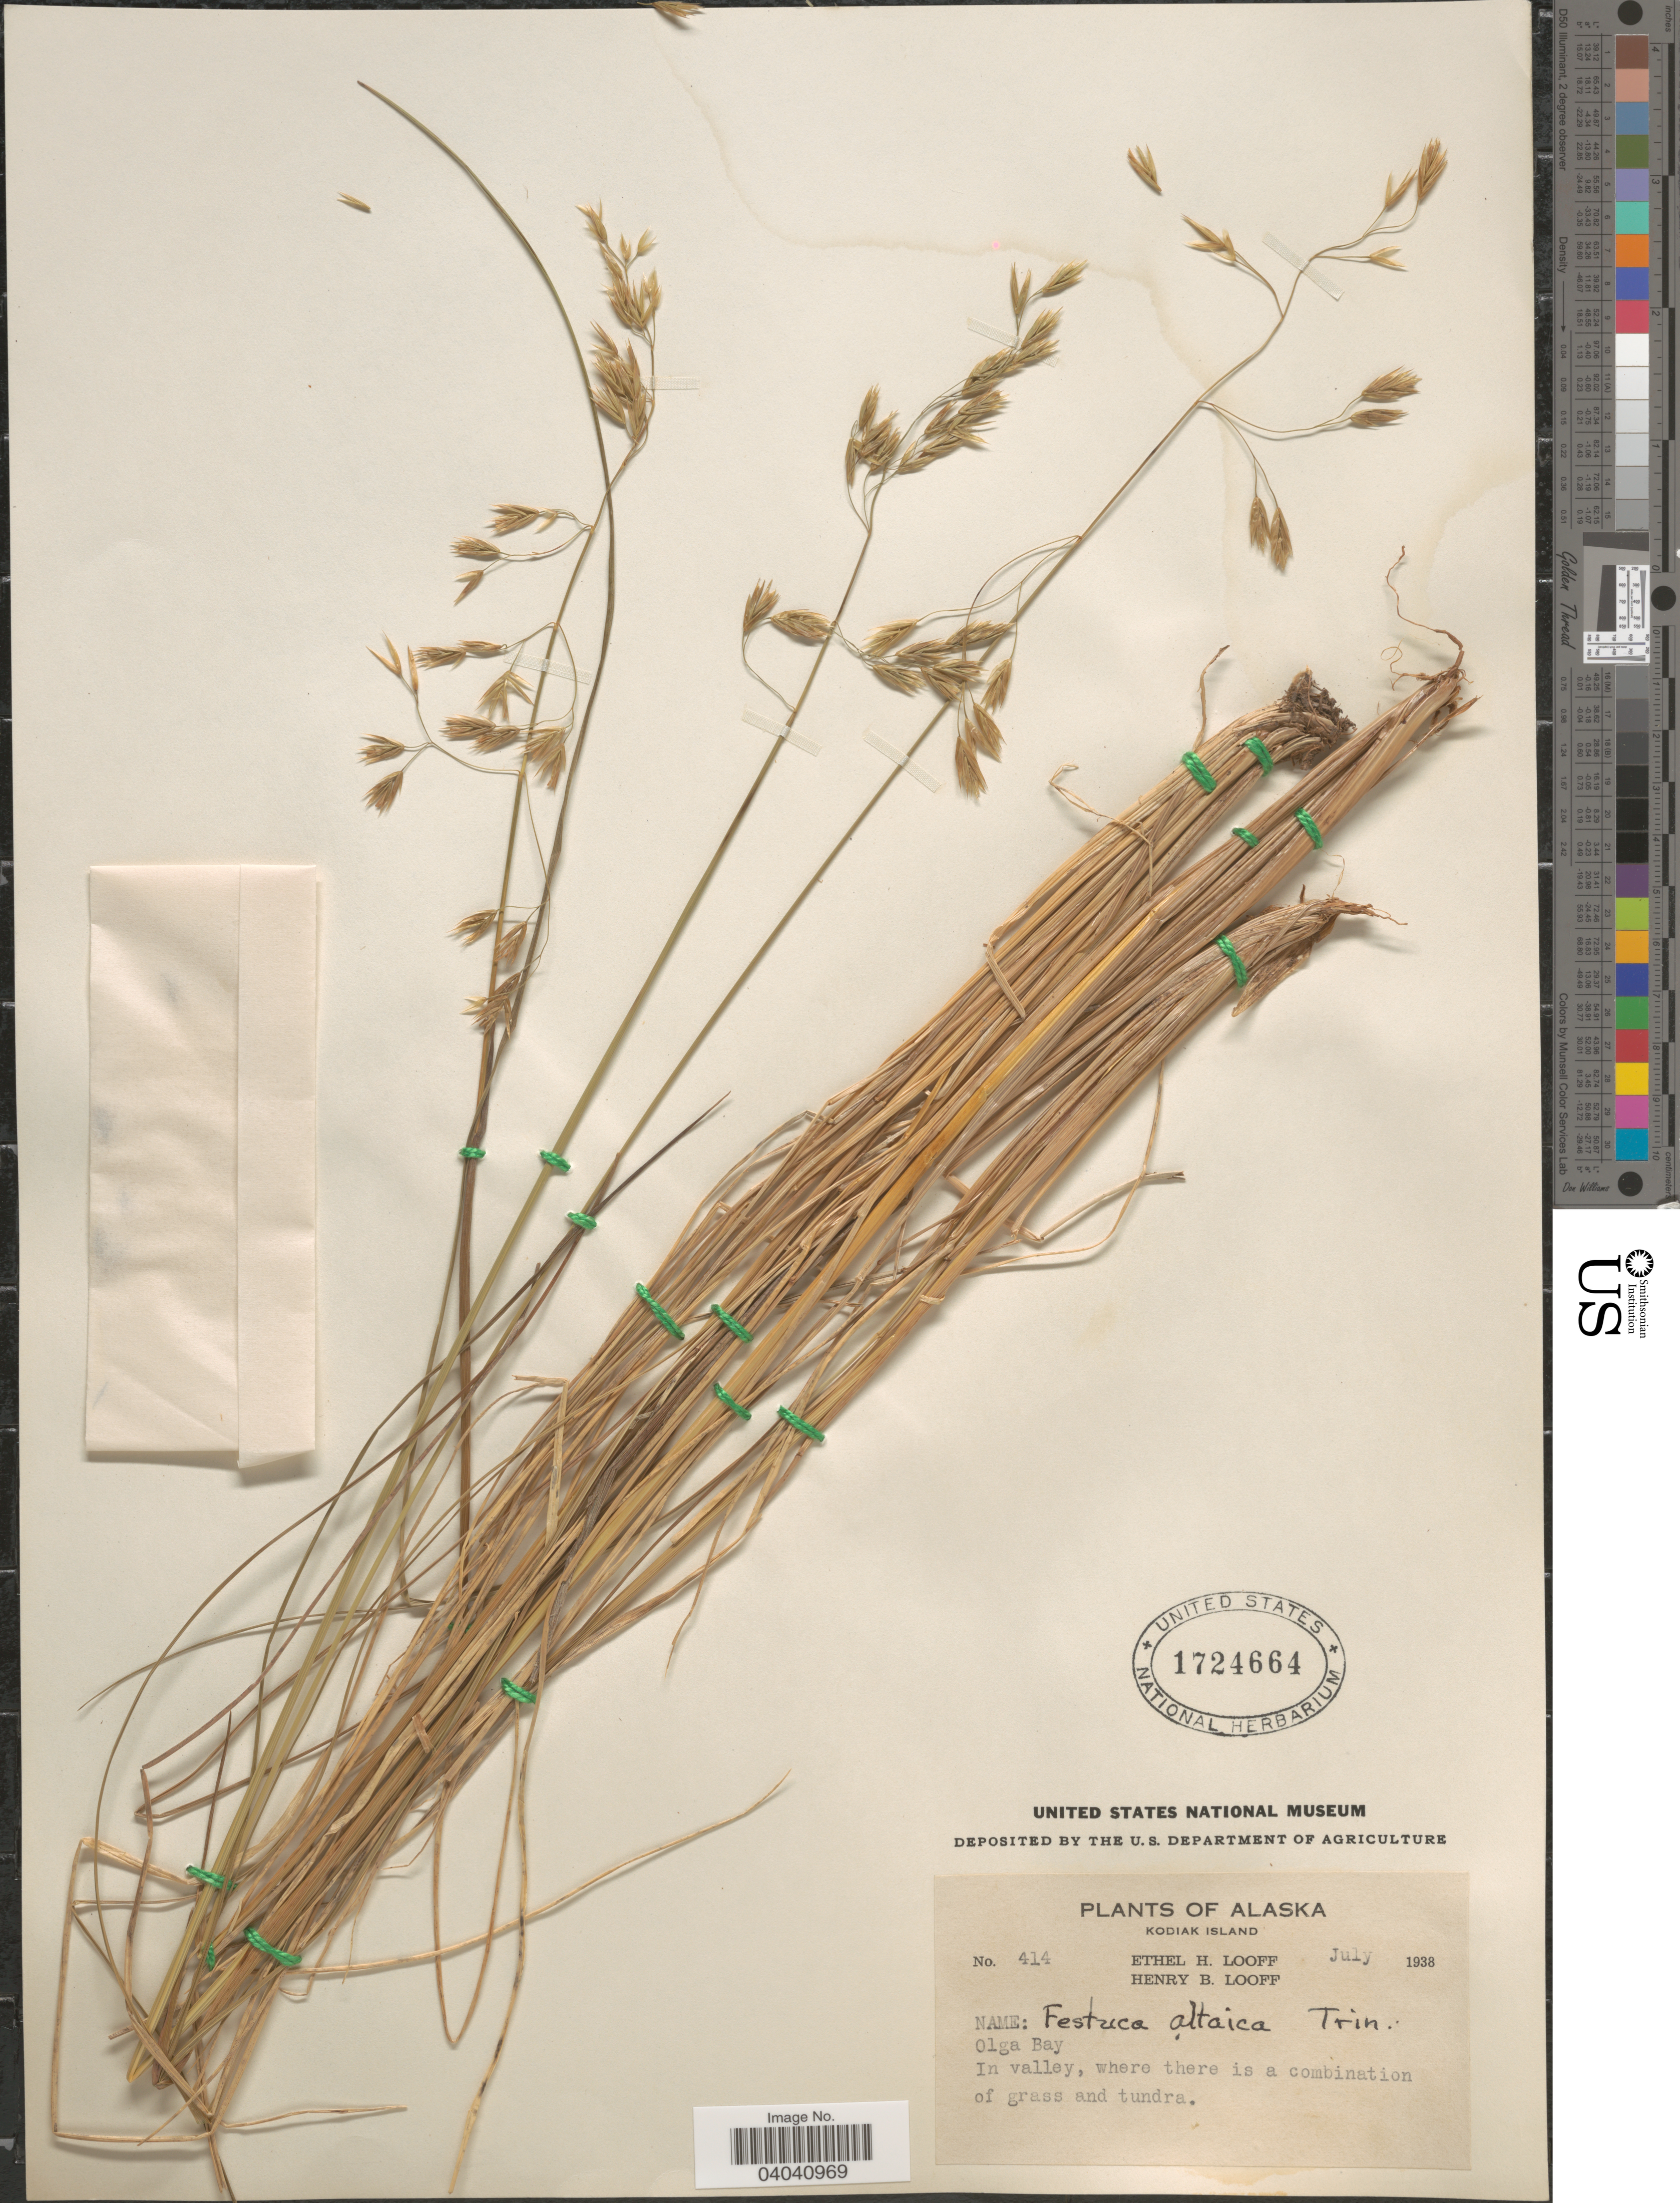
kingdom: Plantae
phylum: Tracheophyta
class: Liliopsida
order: Poales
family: Poaceae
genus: Festuca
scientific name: Festuca altaica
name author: Trin.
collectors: E. Looff & H. Looff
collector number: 414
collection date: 1938-07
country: United States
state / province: Alaska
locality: Kodiak Island. Olga Bay. In valley.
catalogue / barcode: US 1724664